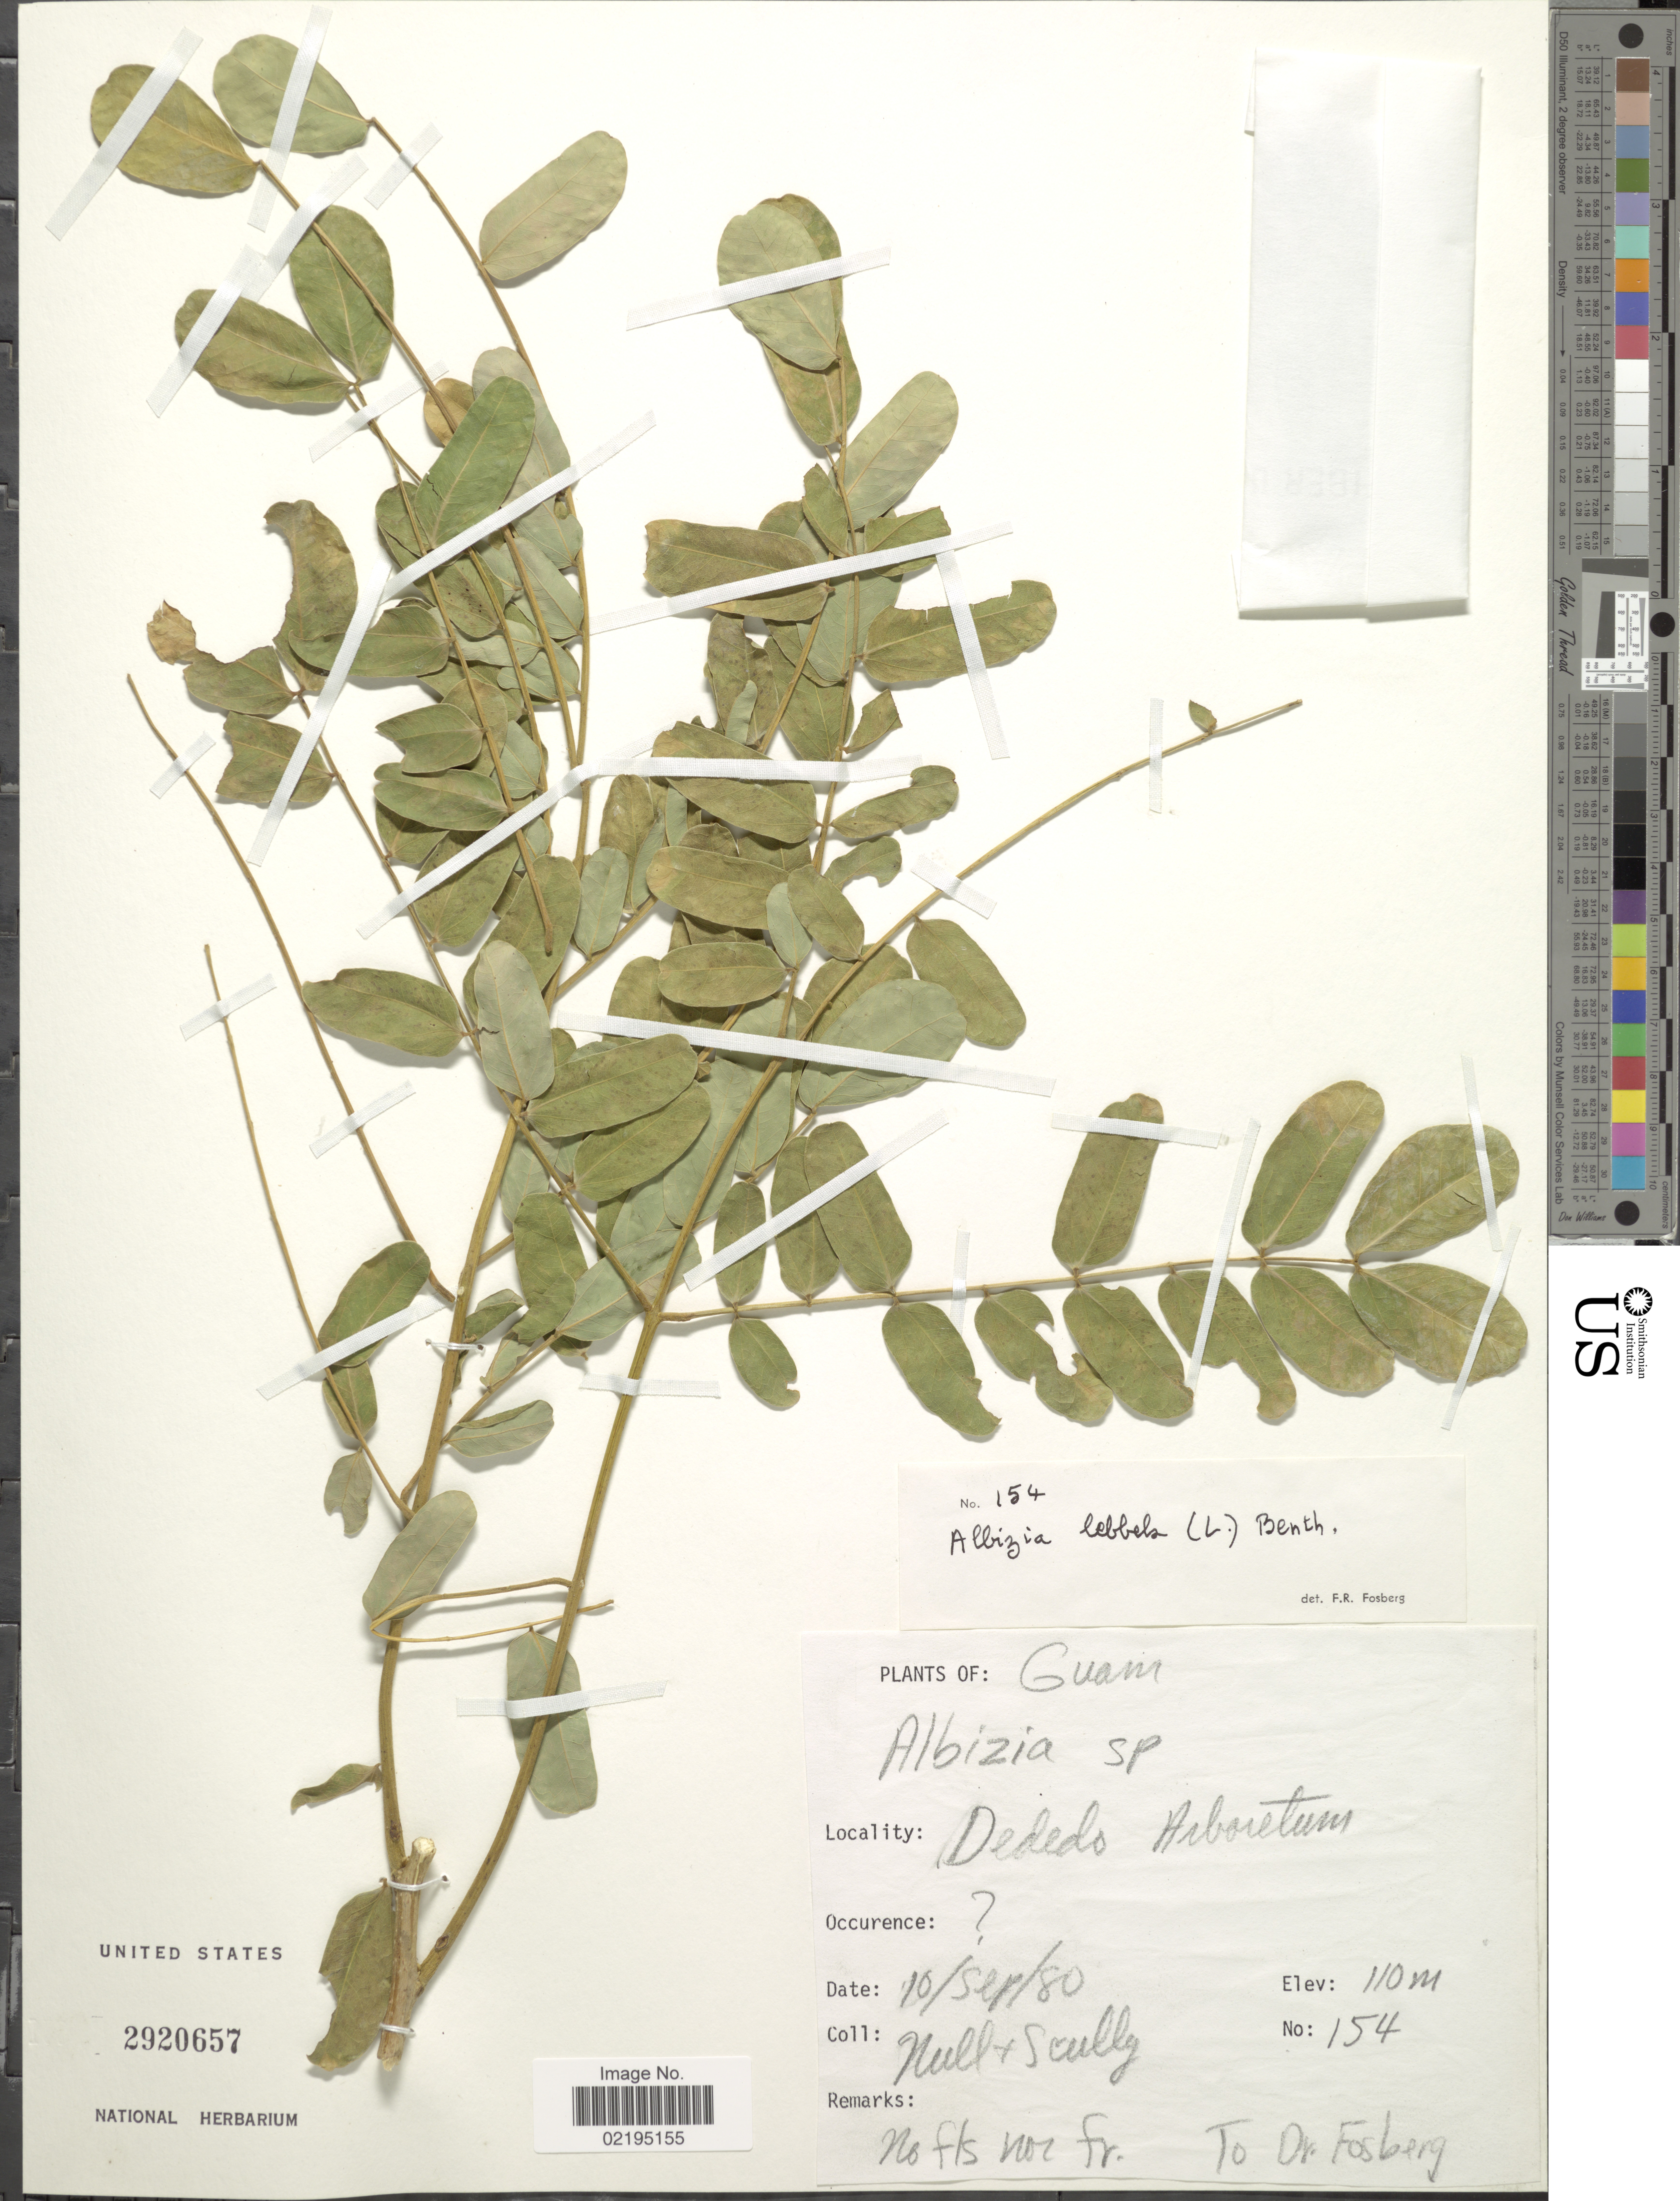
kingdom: Plantae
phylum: Tracheophyta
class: Magnoliopsida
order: Fabales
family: Fabaceae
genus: Albizia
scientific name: Albizia lebbeck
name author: (L.) Benth.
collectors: -. Null & Scully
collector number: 154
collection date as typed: Transcribed d/m/y: 10/9/80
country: Guam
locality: Dededo Arboretum.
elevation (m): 110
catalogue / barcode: US 2920657